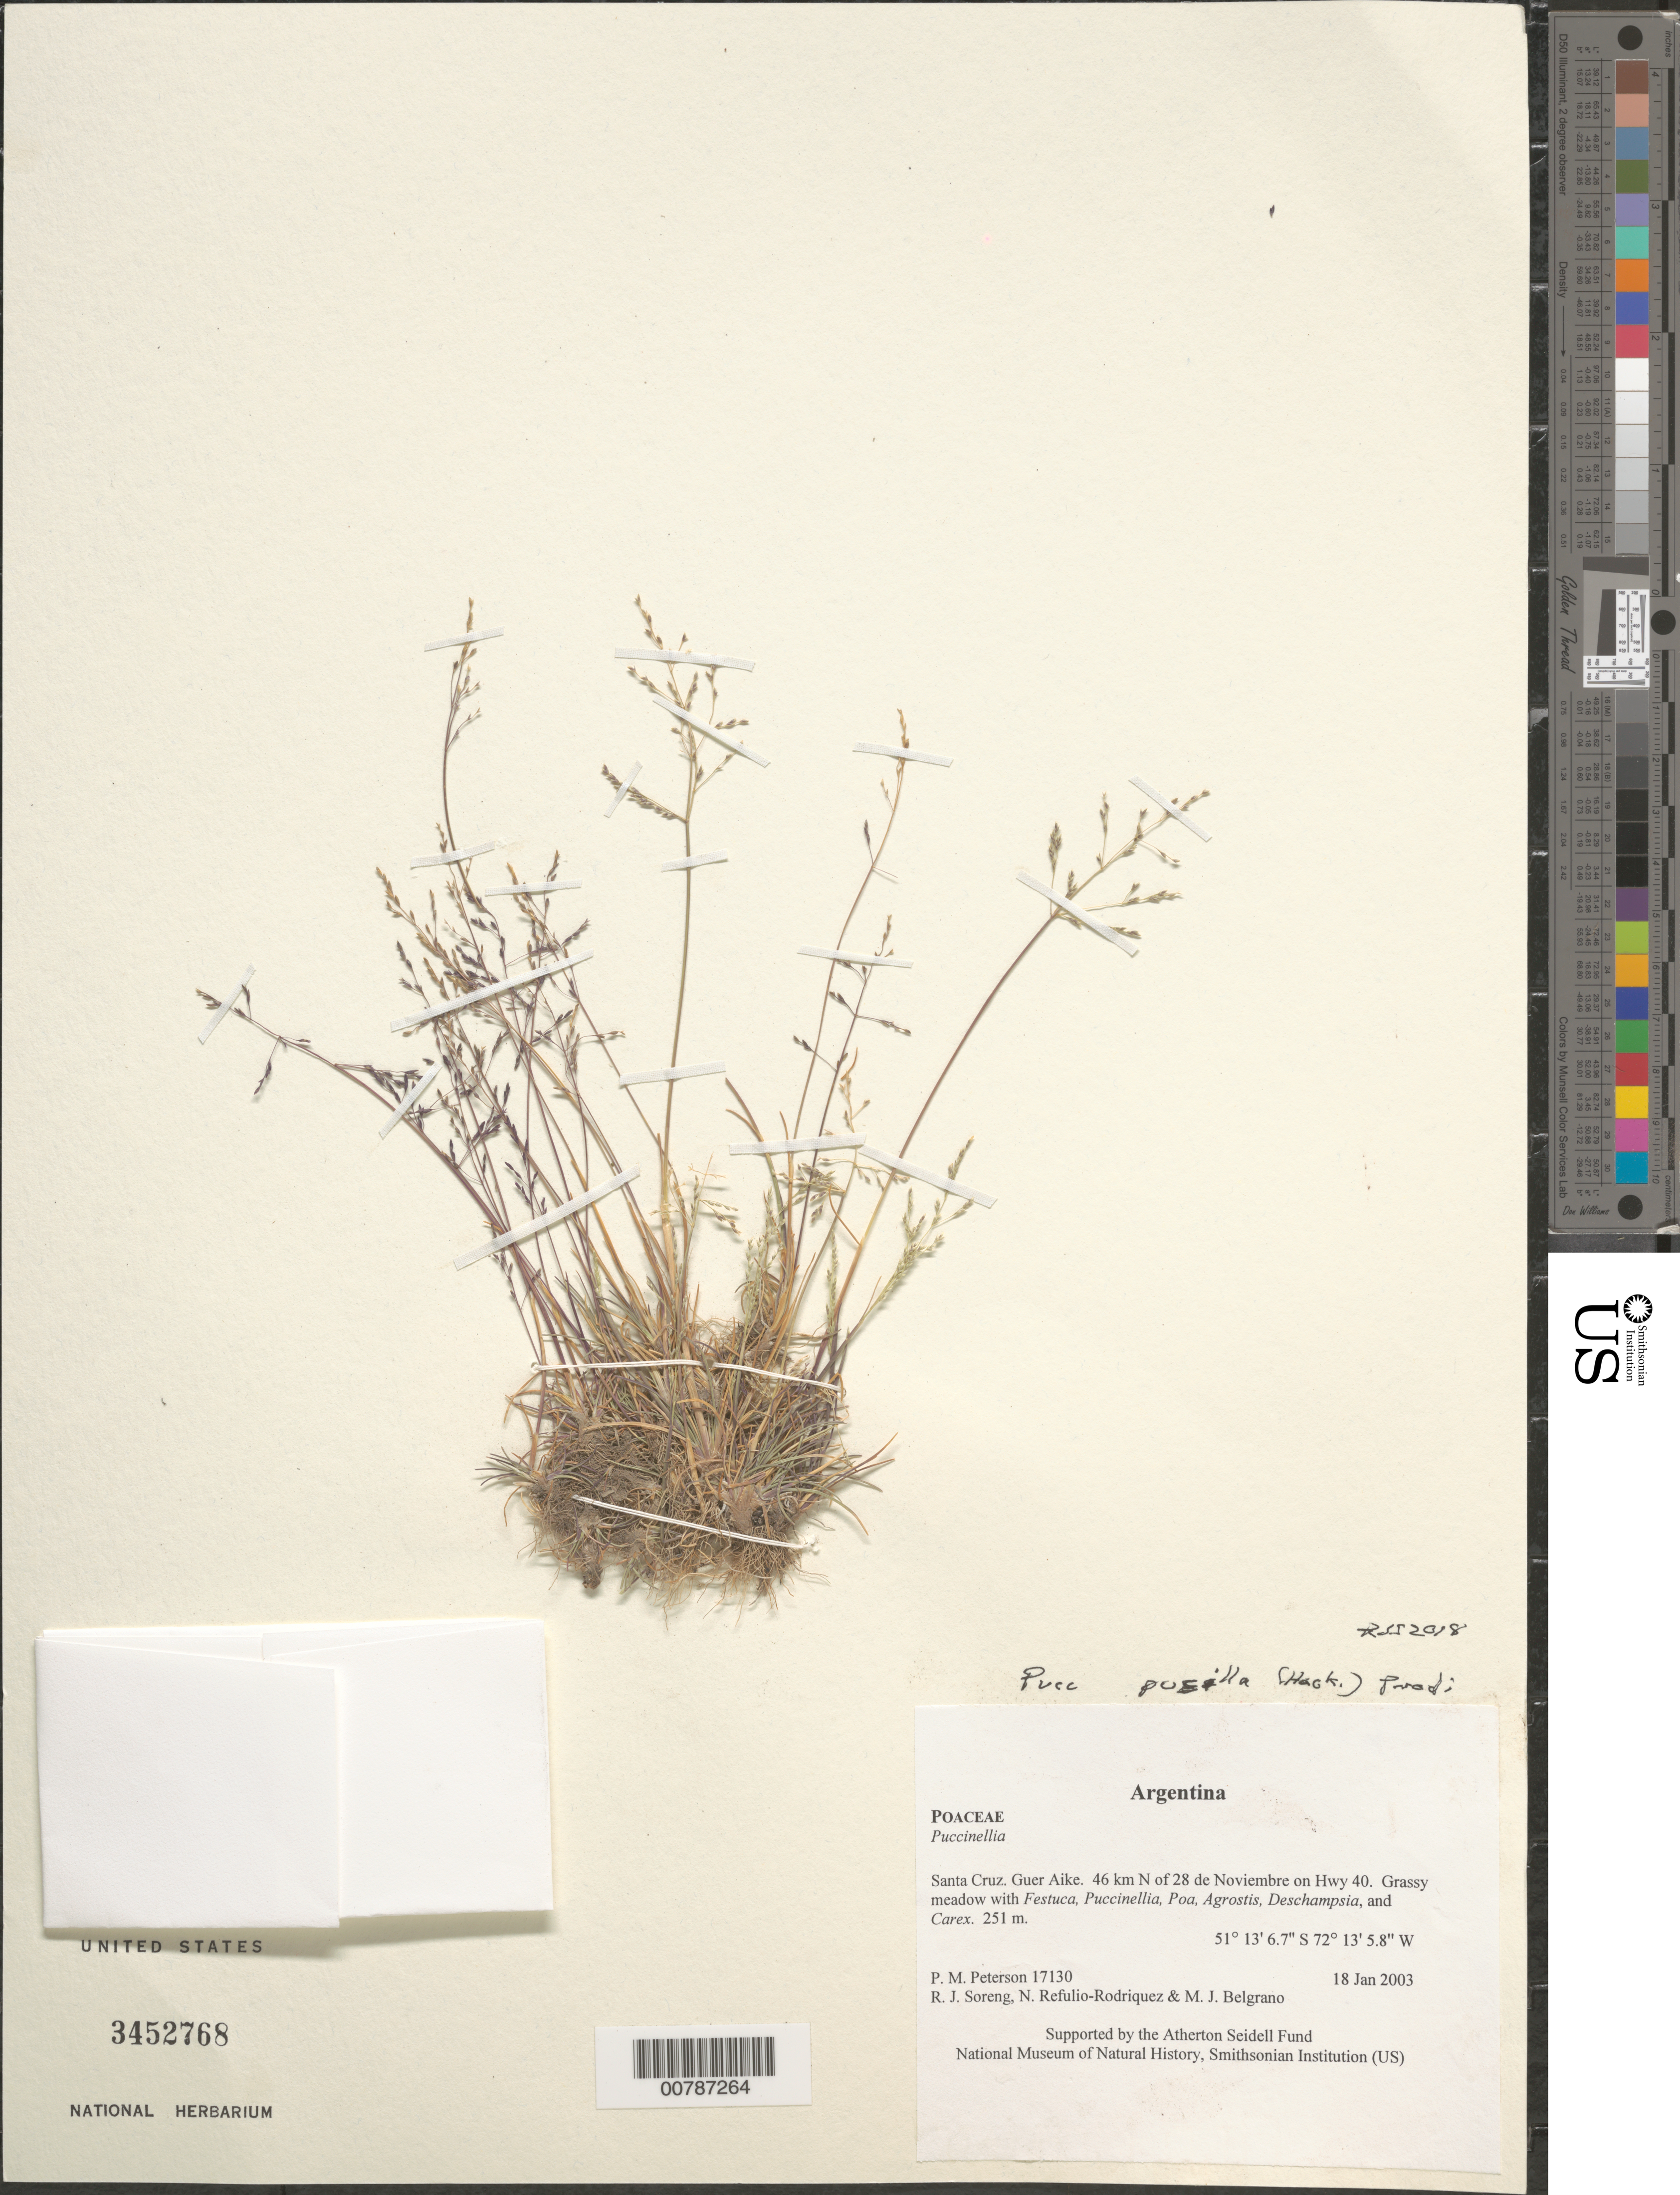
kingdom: Plantae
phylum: Tracheophyta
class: Liliopsida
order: Poales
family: Poaceae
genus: Puccinellia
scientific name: Puccinellia pusilla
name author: (Hack.) Parodi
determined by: Soreng, Robert J., Research Associate (BOT), Smithsonian Institution - National Museum of Natural History (UNITED STATES)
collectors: P. M. Peterson, R. J. Soreng, N. Refulio-Rodríguez & M. Belgrano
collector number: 17130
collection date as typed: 18 Jan 2003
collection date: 2003-01-18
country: Argentina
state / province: Santa Cruz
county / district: Guer Aike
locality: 46 km N of 28 de Noviembre on Hwy 40. Grassy meadow with Festuca, Puccinellia, Poa, Agrostis, Deschampsia, and Carex.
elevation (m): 251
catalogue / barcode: US 3452768